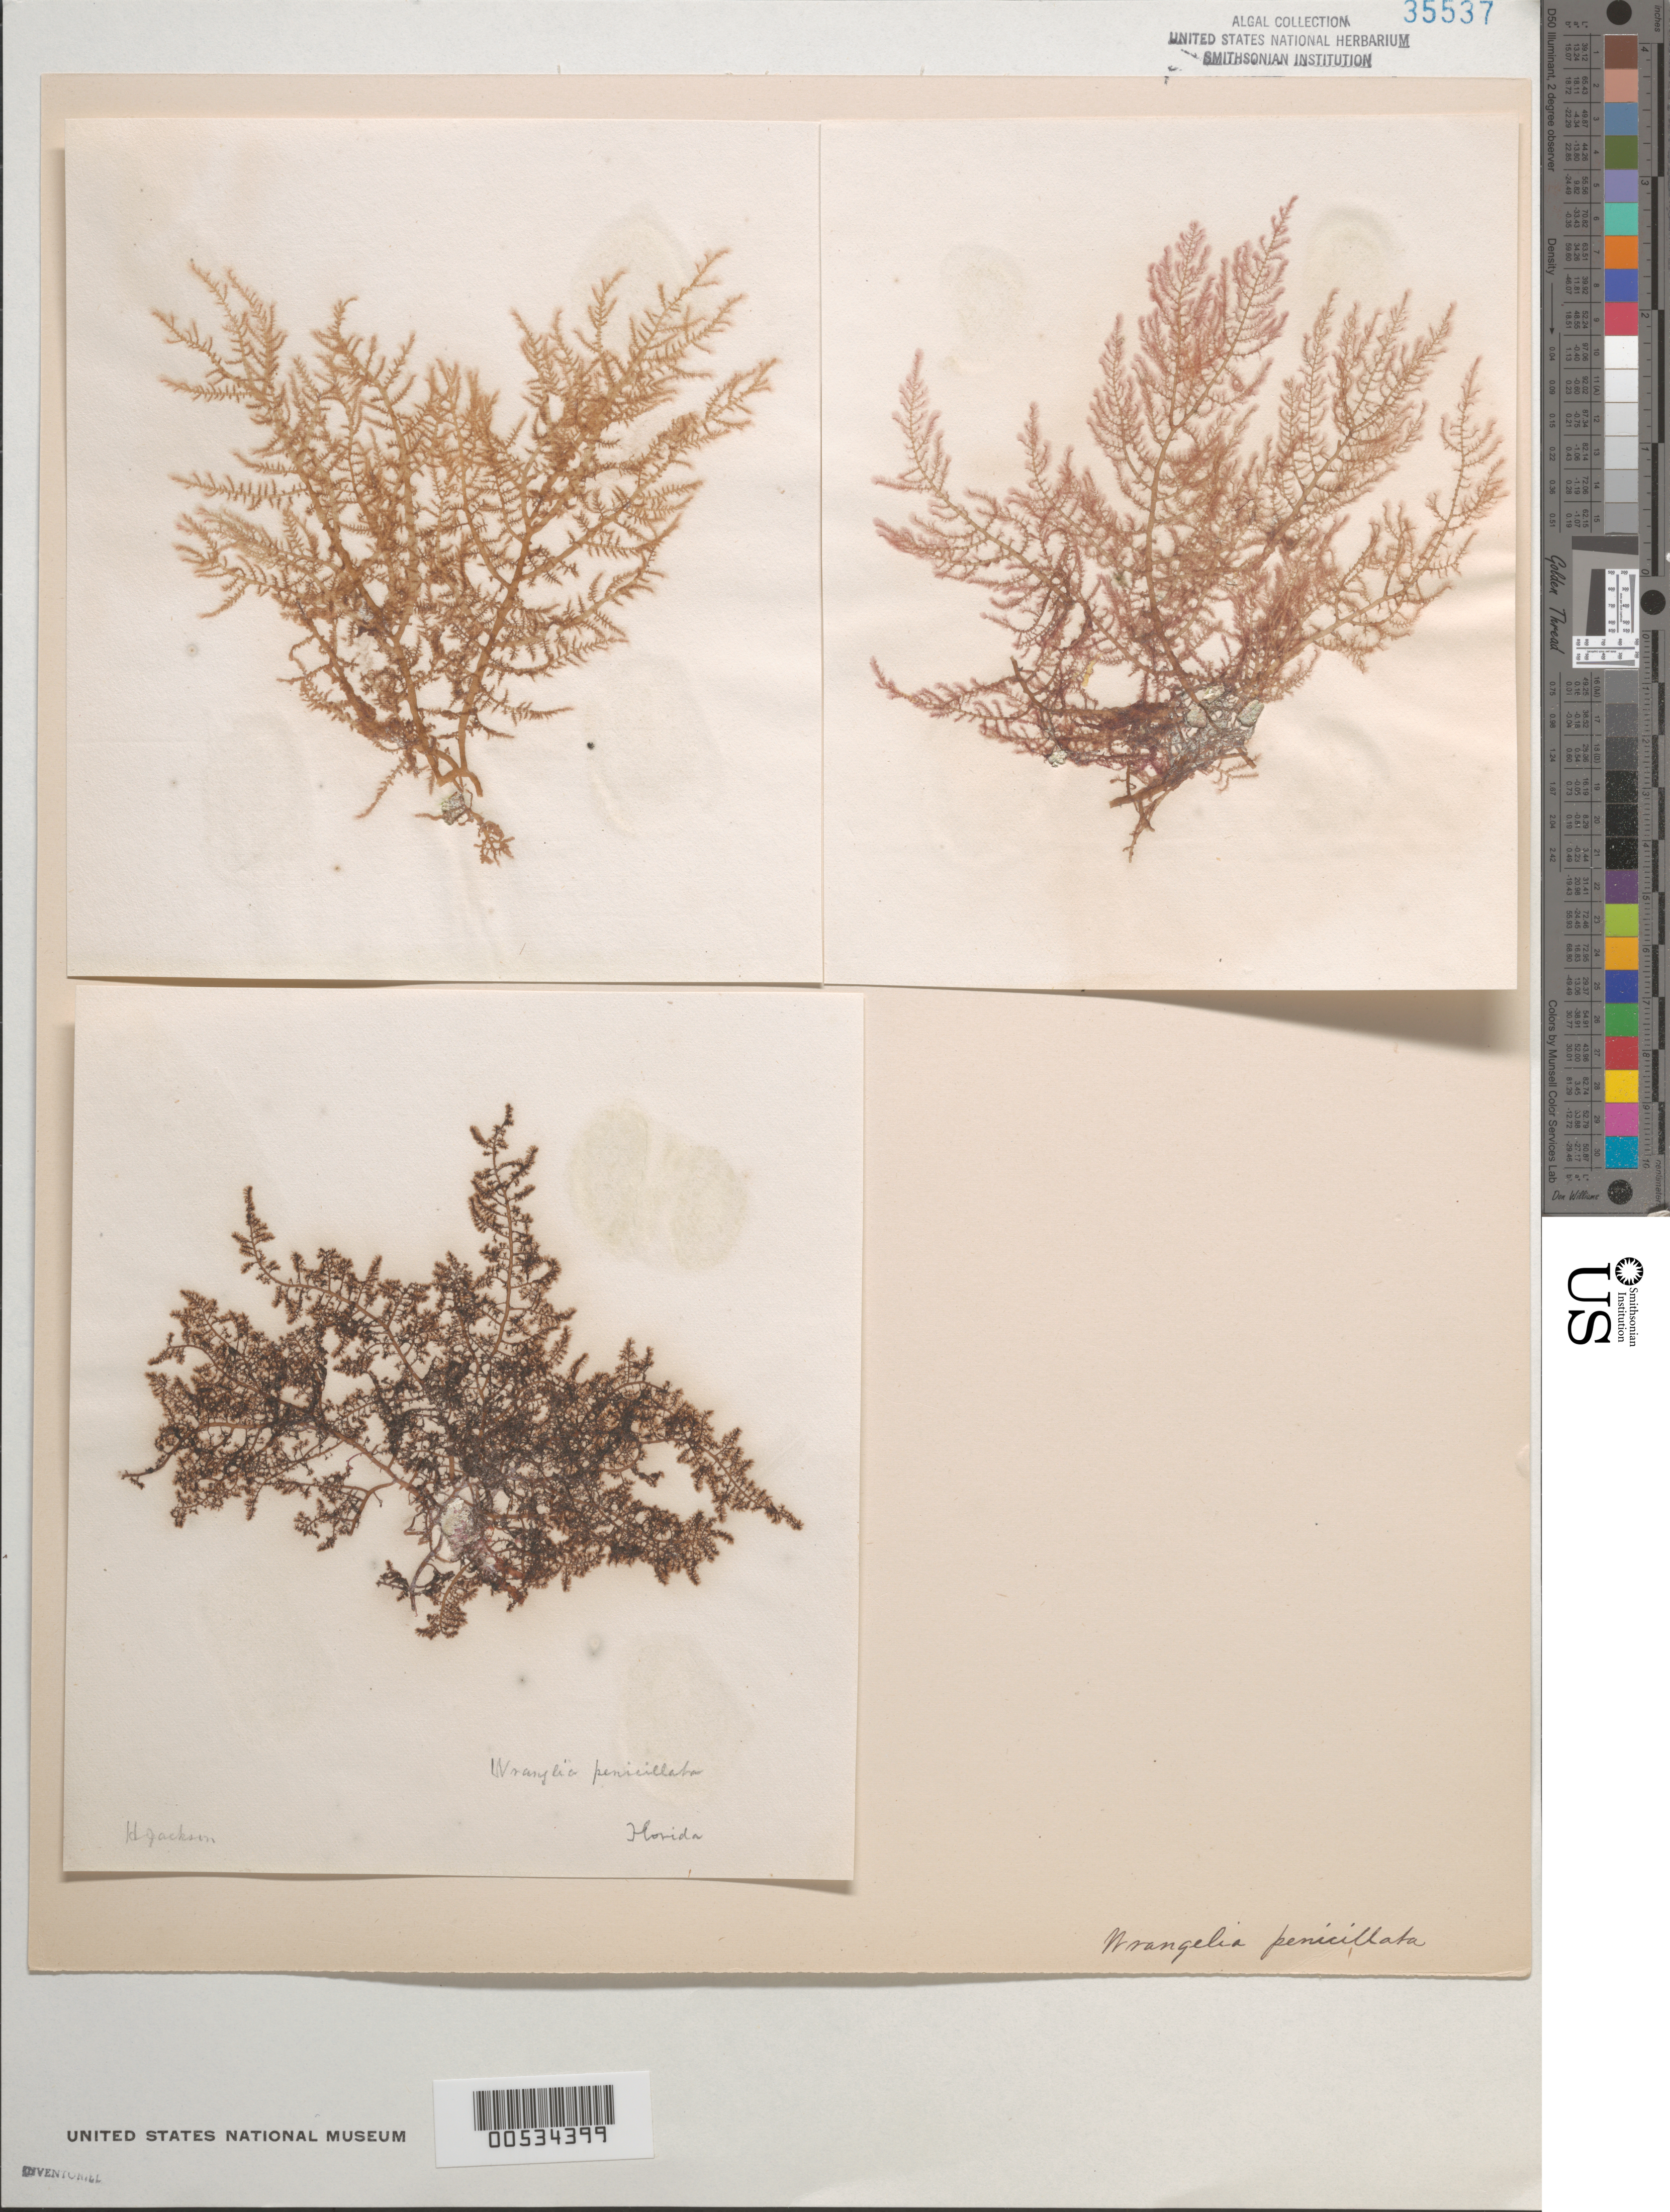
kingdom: Plantae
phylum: Rhodophyta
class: Florideophyceae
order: Ceramiales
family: Wrangeliaceae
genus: Wrangelia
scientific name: Wrangelia penicillata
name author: (C. Agardh) C. Agardh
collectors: H. Jackson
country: United States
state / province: Florida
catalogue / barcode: US 35537